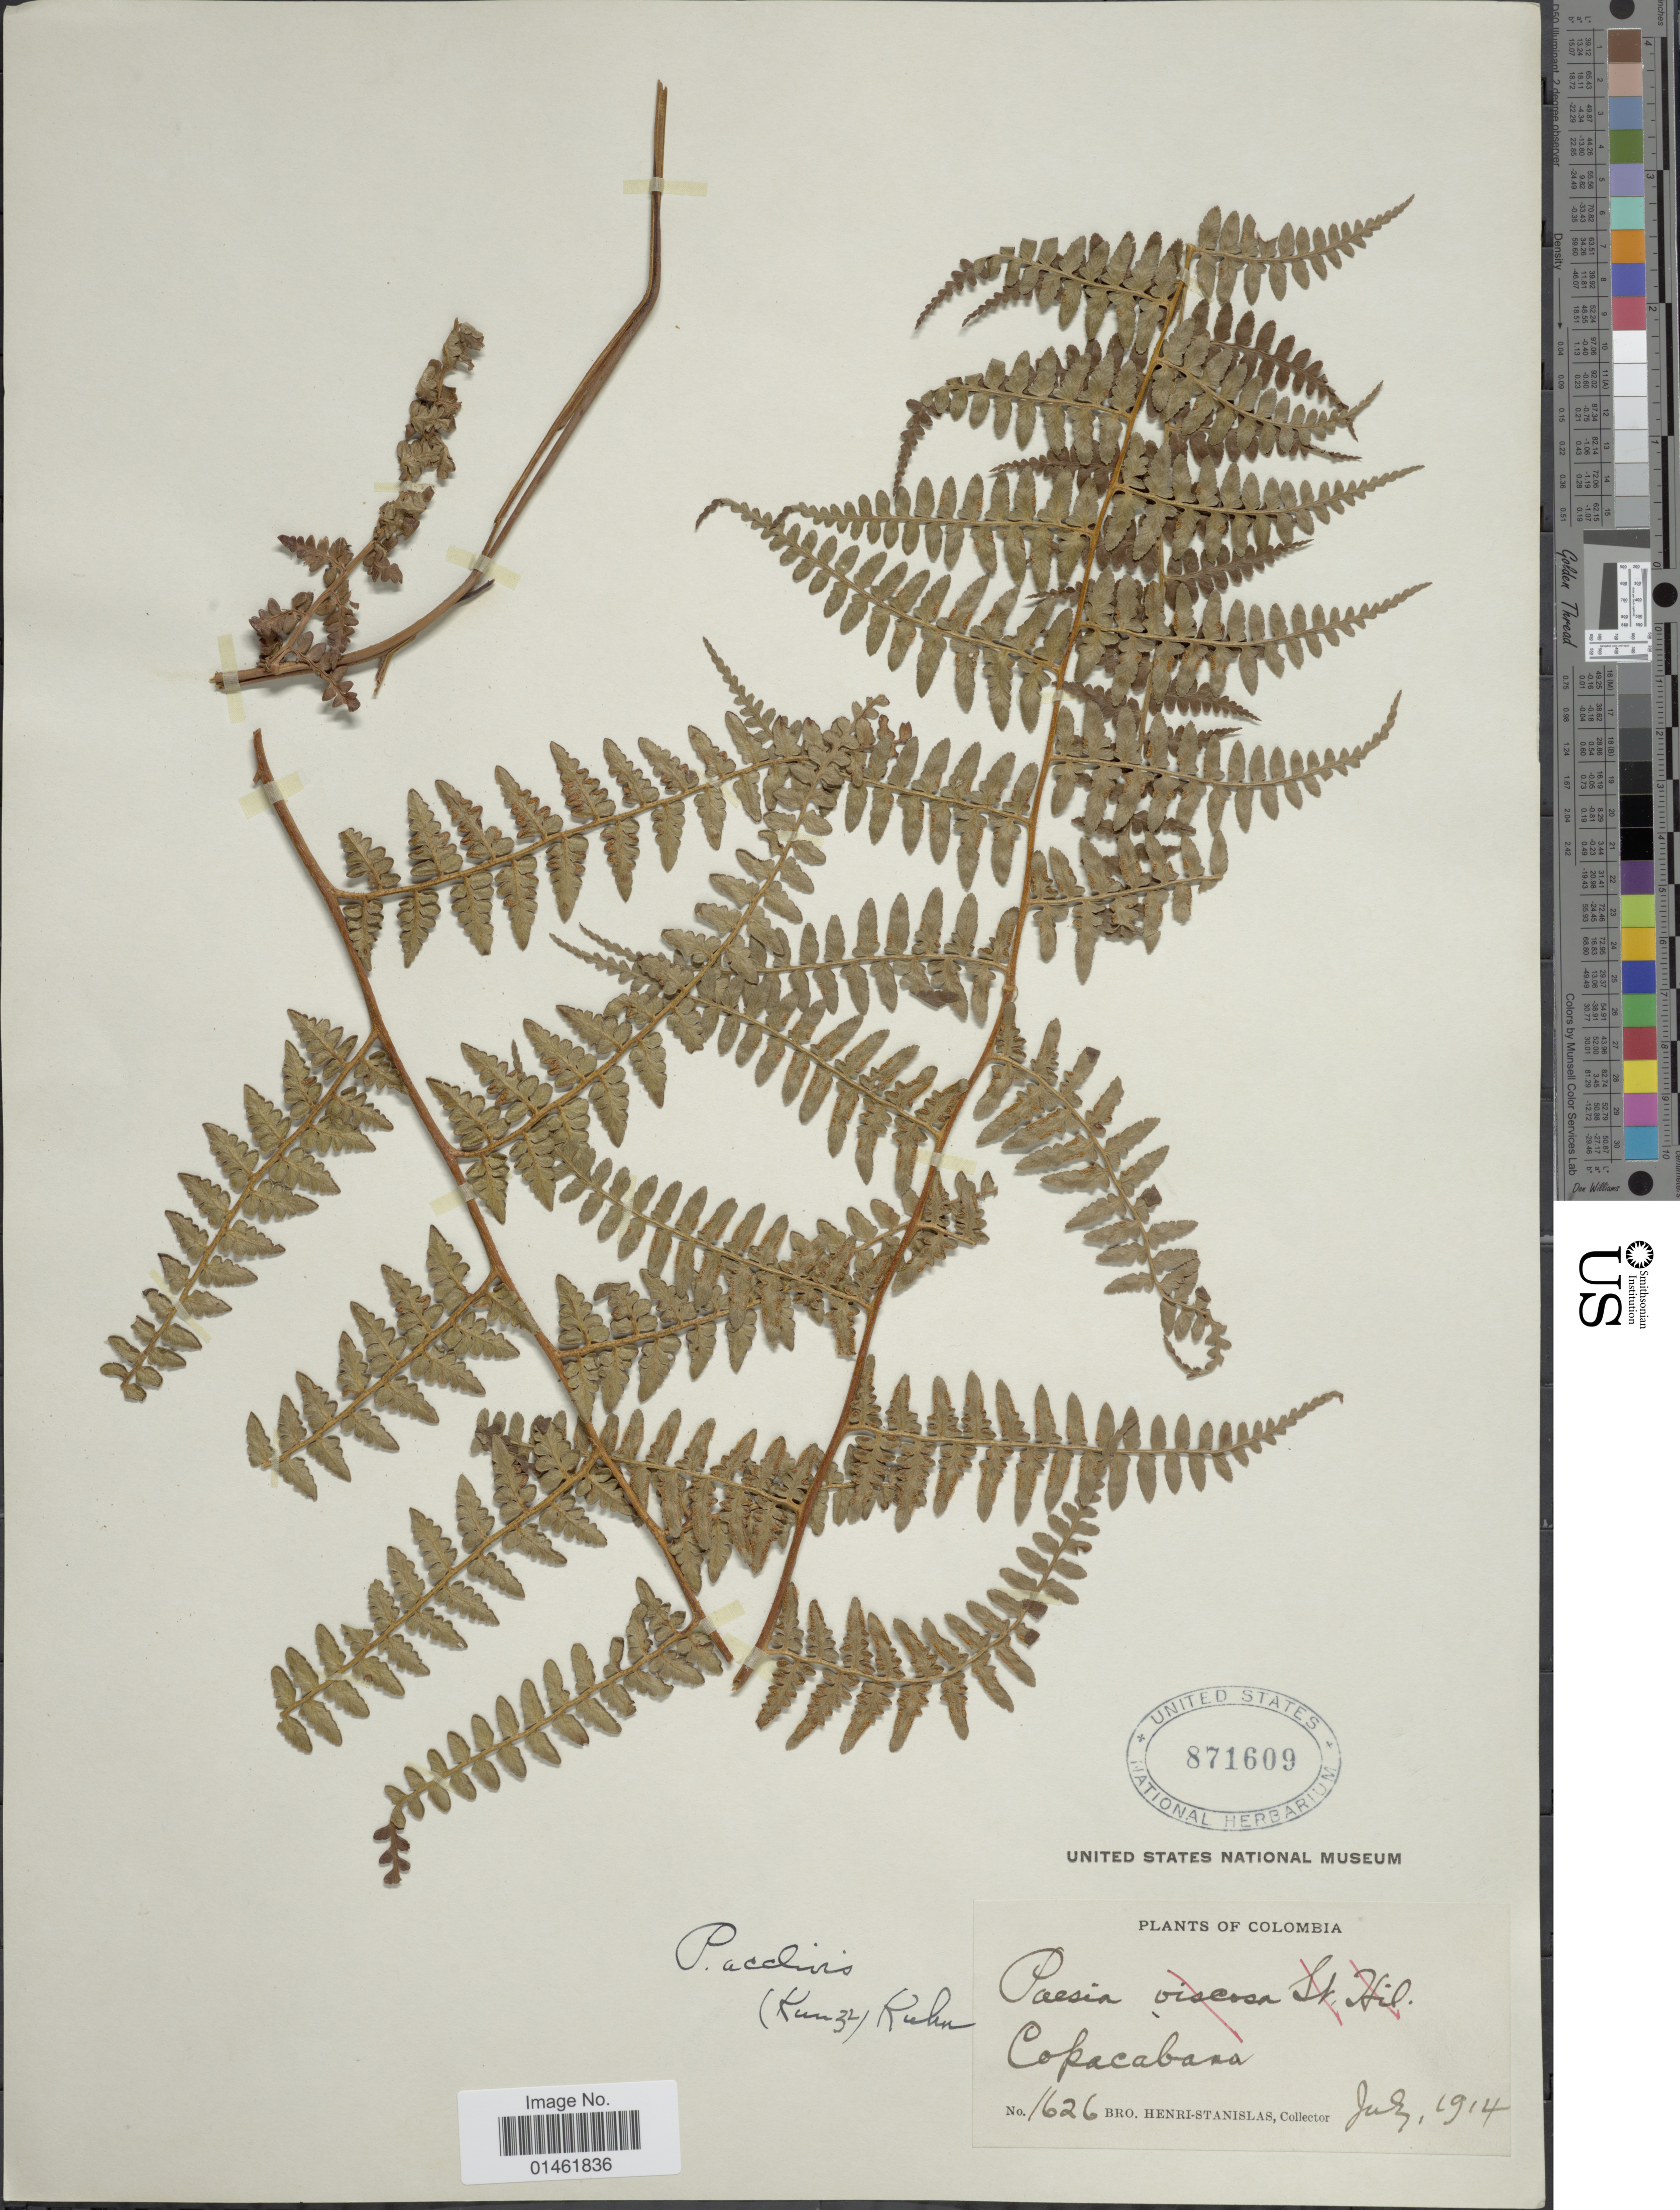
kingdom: Plantae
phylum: Tracheophyta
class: Polypodiopsida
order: Polypodiales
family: Dennstaedtiaceae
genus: Paesia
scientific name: Paesia glandulosa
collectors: Henri-Stanislas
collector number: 1626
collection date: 1914-07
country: Colombia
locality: Copacabana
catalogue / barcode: US 871609